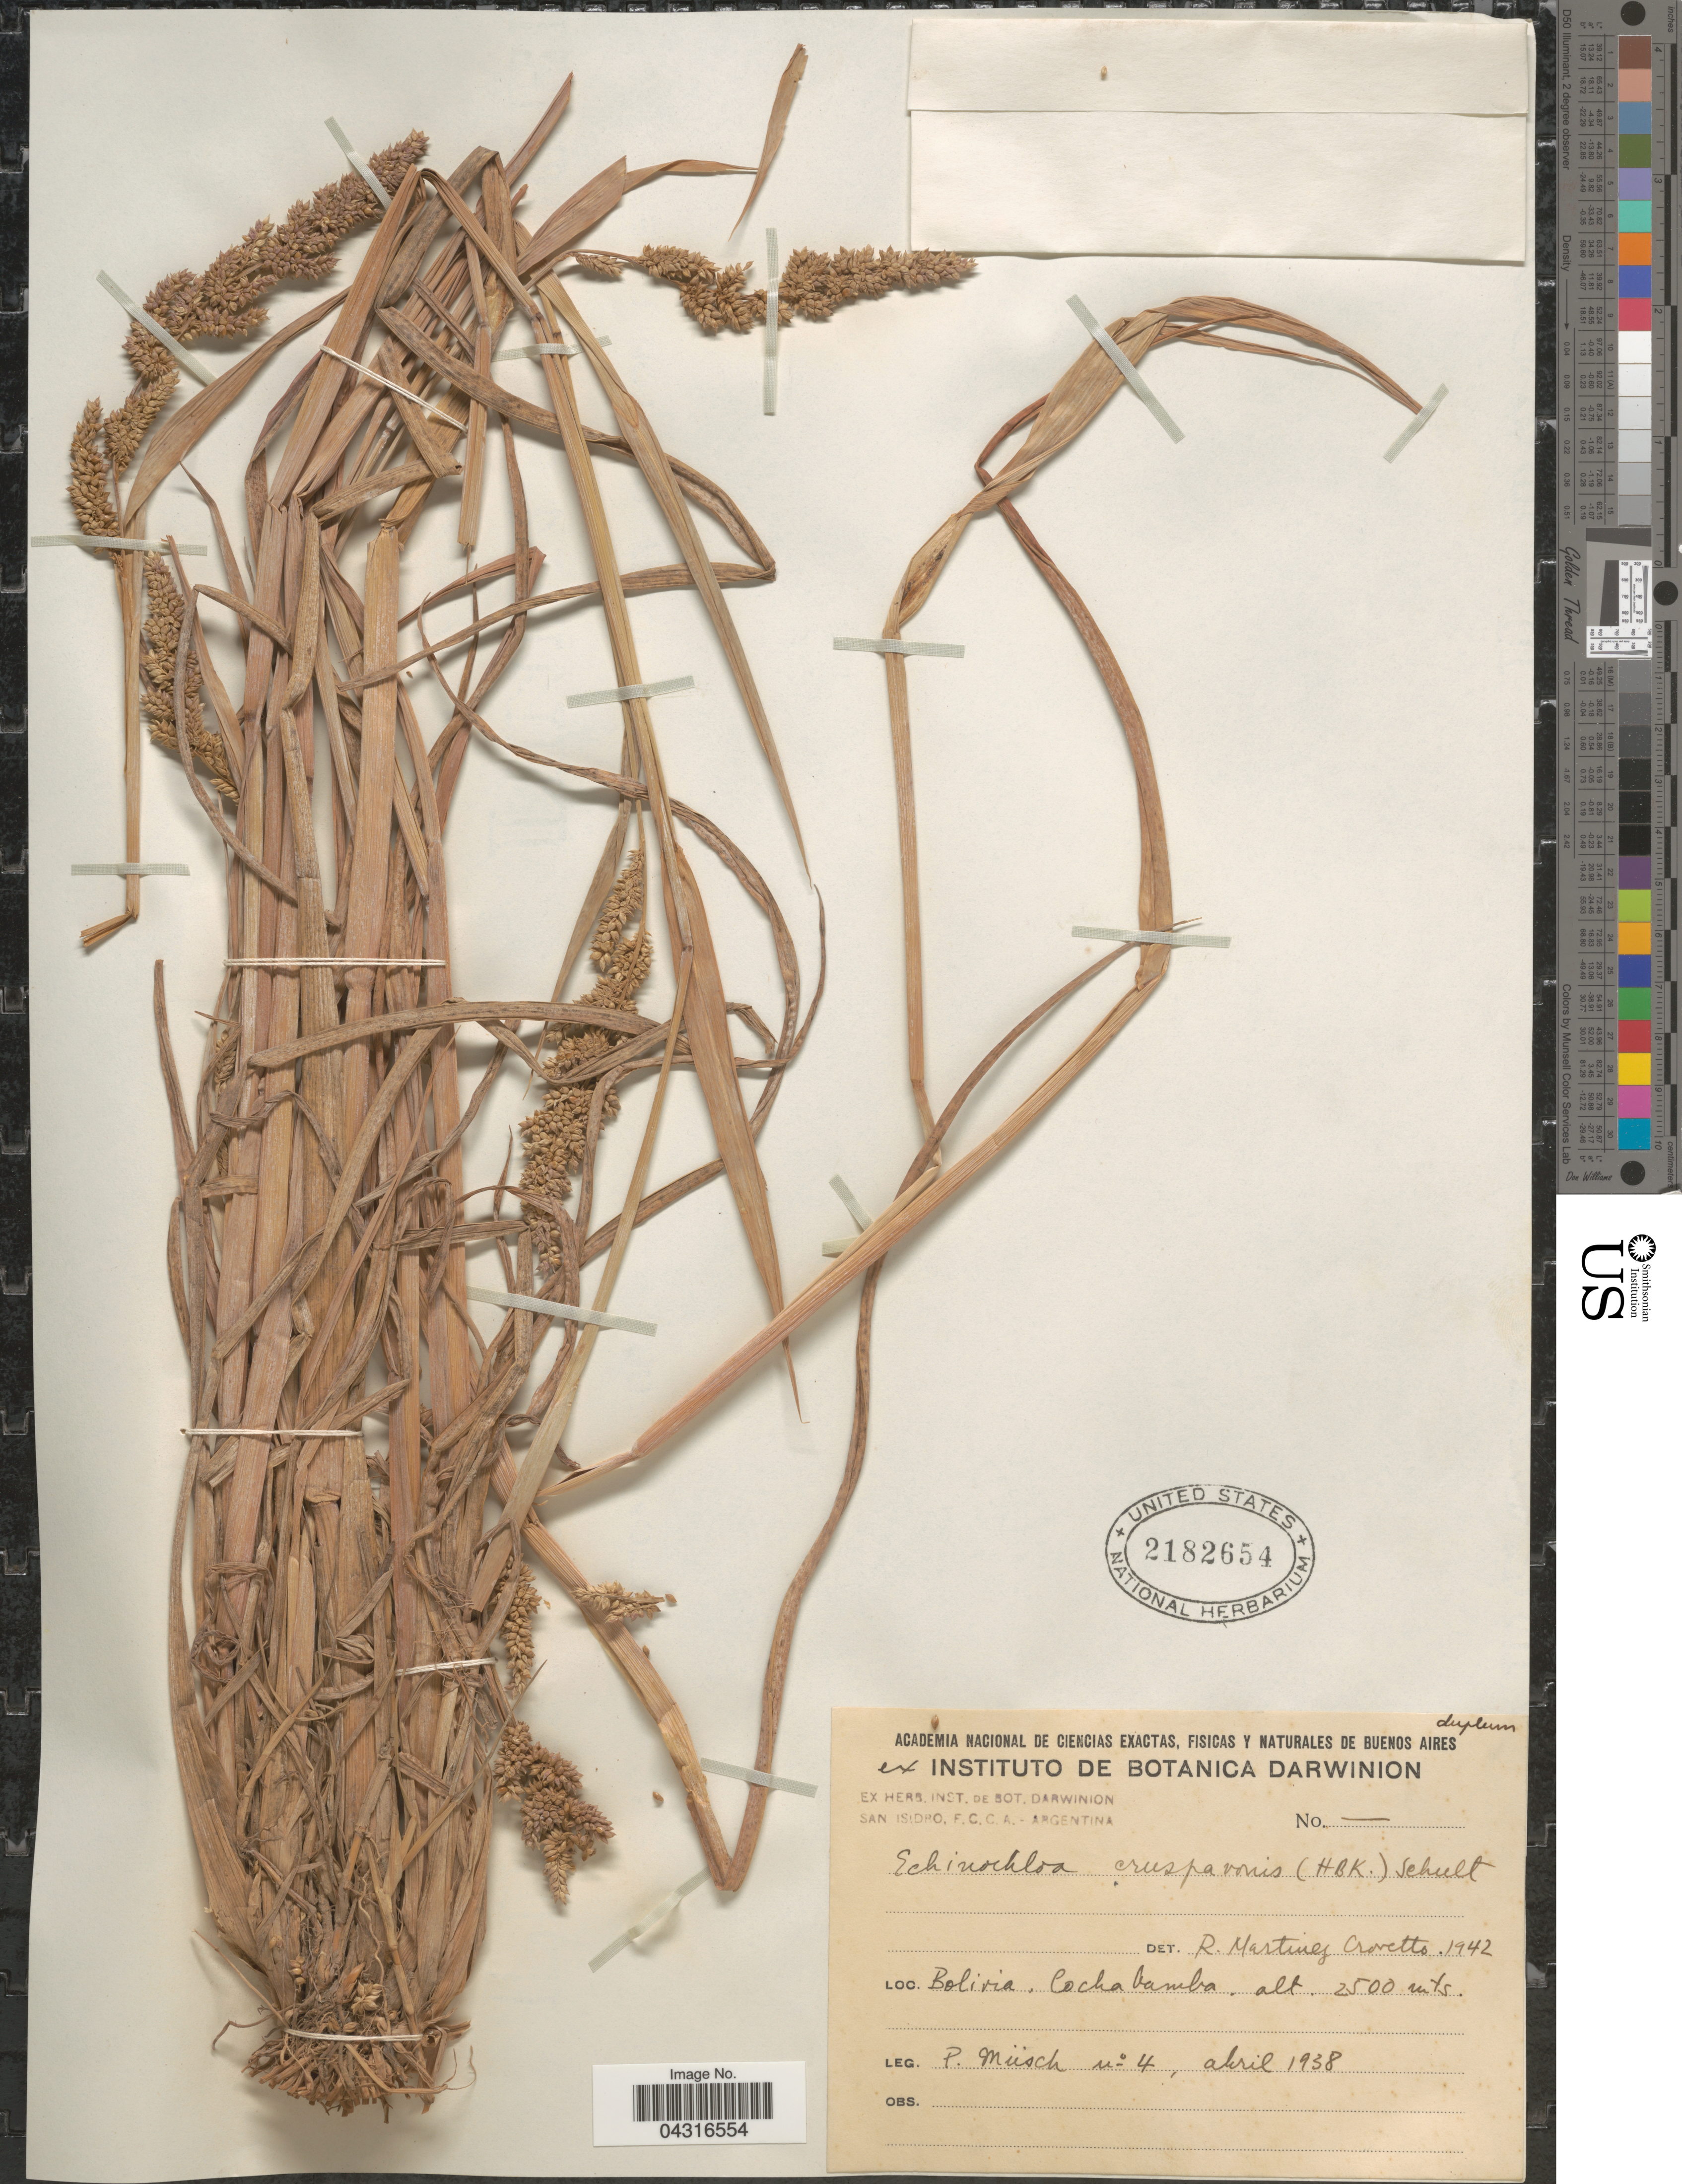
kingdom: Plantae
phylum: Tracheophyta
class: Liliopsida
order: Poales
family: Poaceae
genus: Echinochloa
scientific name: Echinochloa crus-pavonis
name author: (Kunth) Schult.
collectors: P. Müsch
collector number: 4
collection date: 1938-04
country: Bolivia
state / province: Cochabamba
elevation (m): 2500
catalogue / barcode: US 2182654